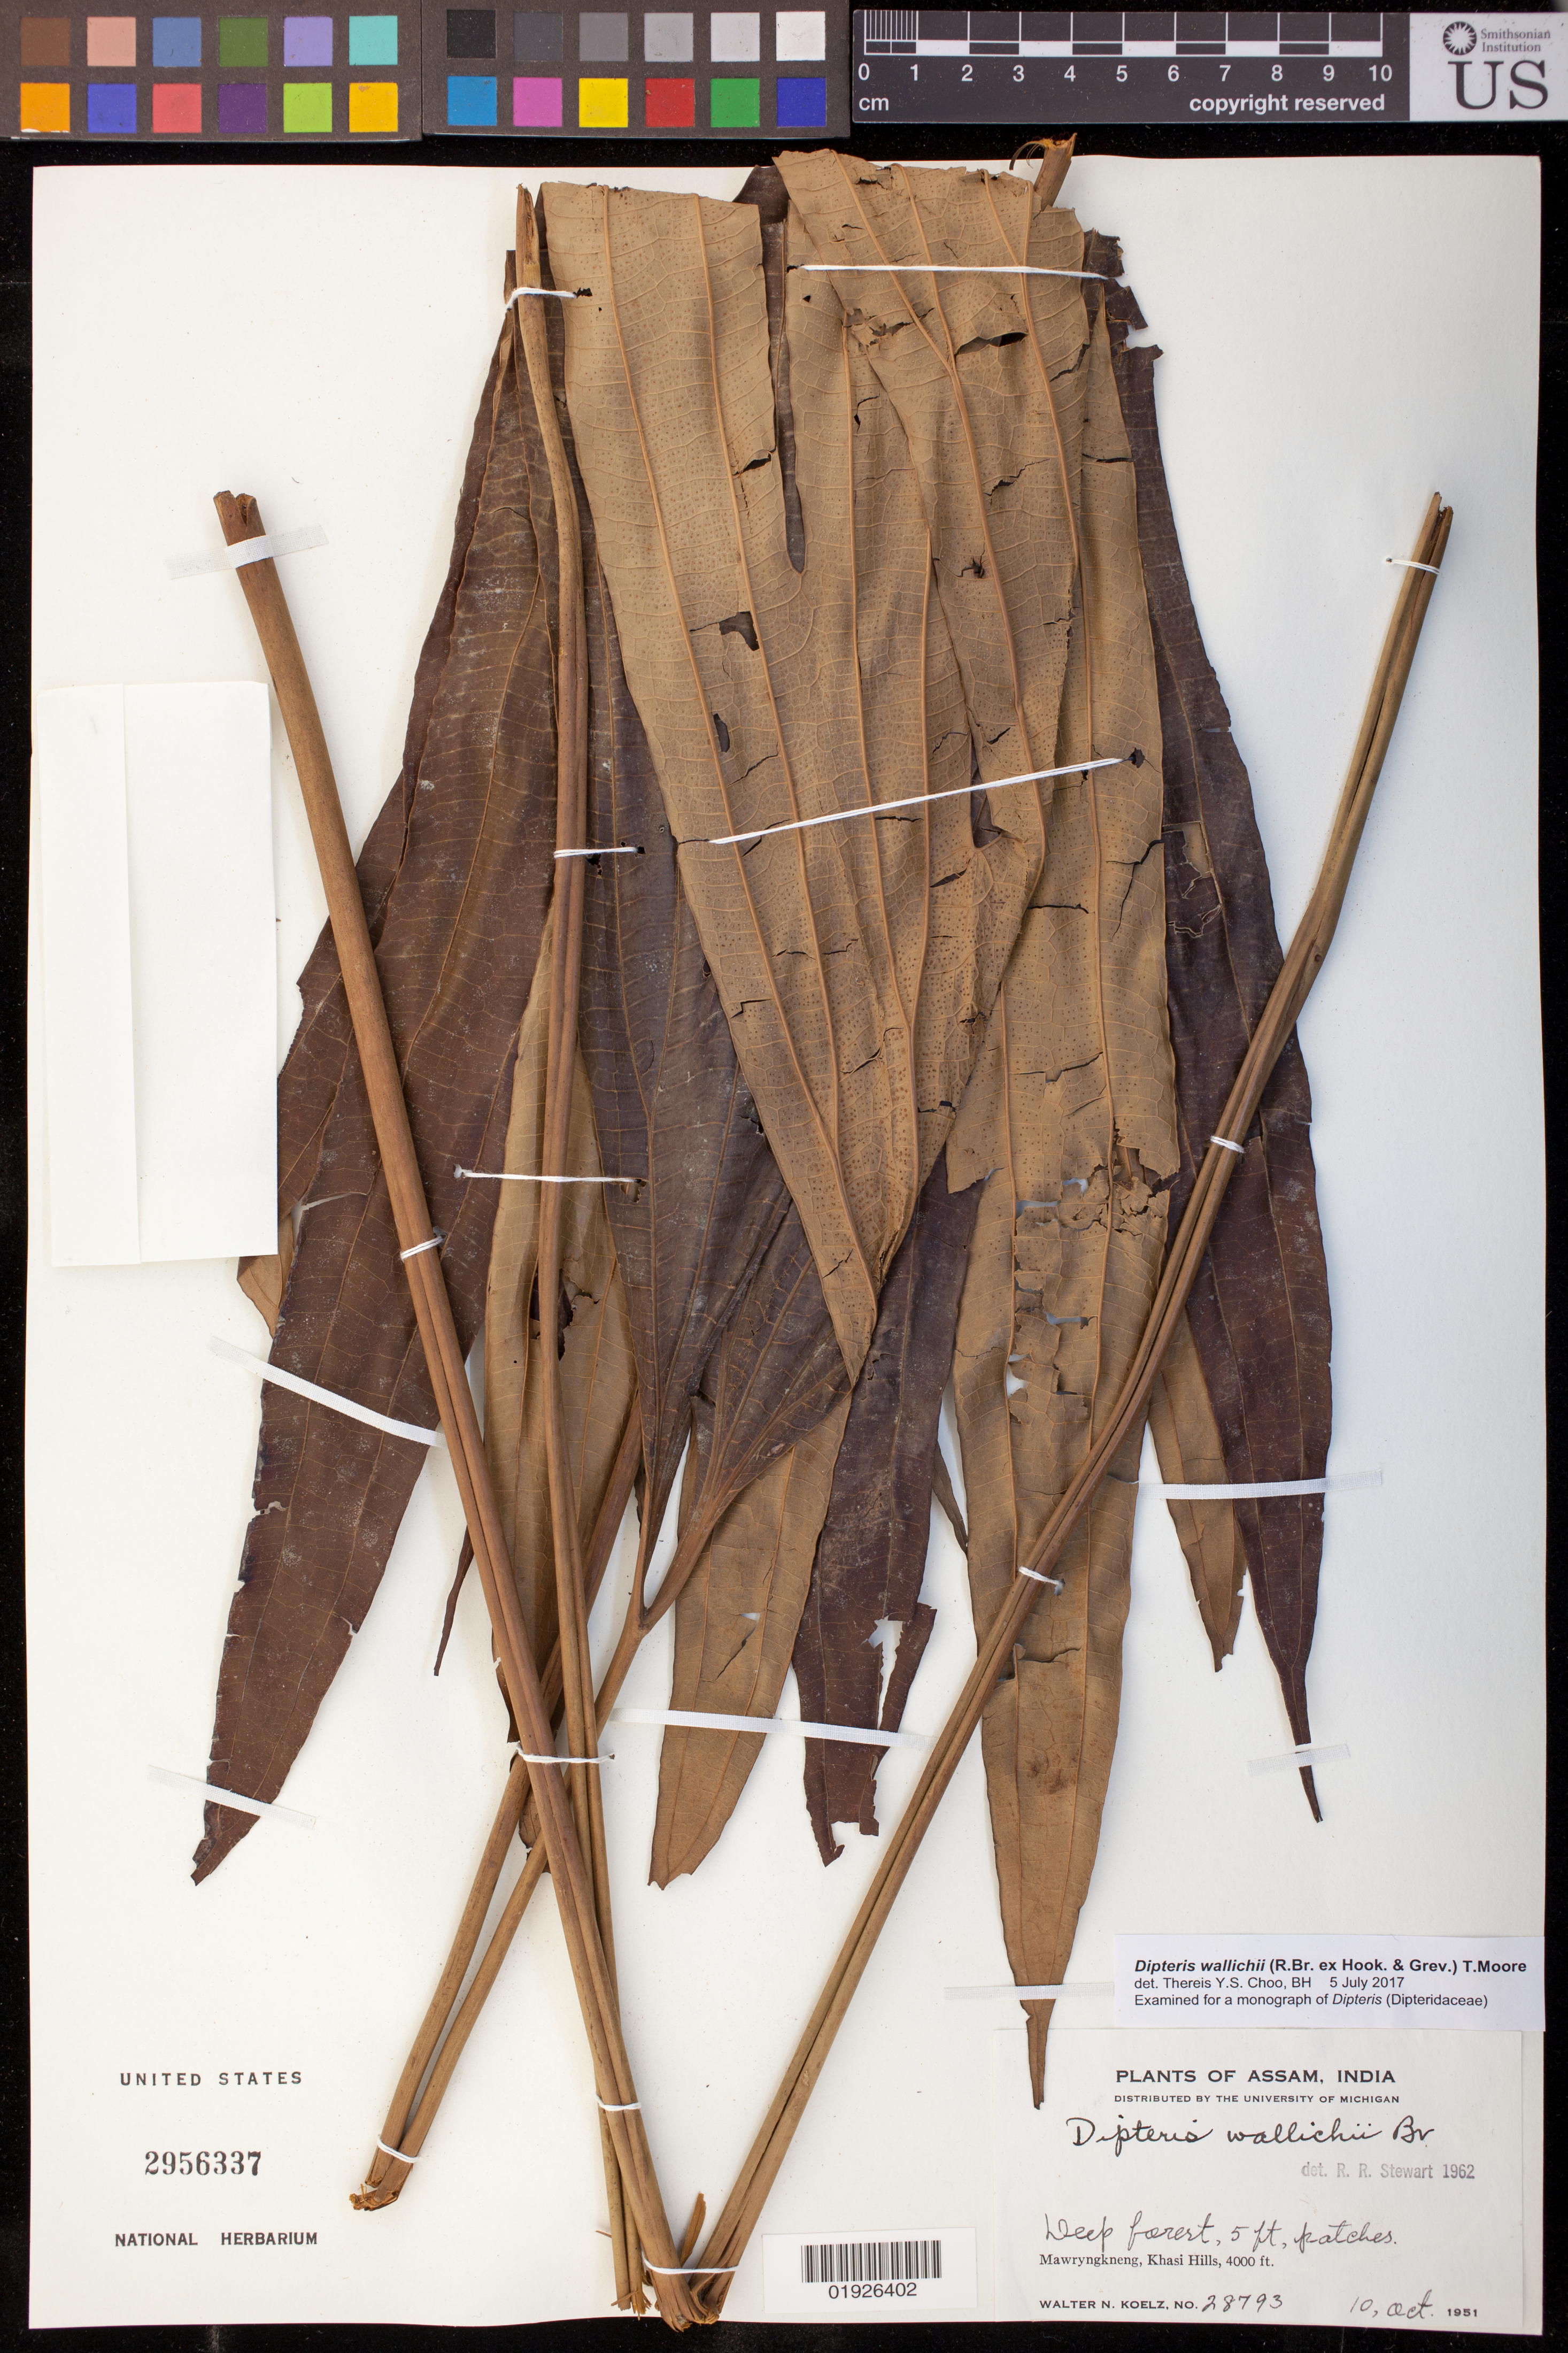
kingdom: Plantae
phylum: Tracheophyta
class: Polypodiopsida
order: Gleicheniales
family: Dipteridaceae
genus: Dipteris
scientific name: Dipteris wallichii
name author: (R. Br.) T. Moore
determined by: Choo, Thereis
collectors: W. N. Koelz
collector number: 28793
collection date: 1951-10-10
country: India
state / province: Meghalaya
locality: Assam, India, Mawryngkneng, Khasi Hills.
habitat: Deep forest.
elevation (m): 1219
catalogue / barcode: US 2956337